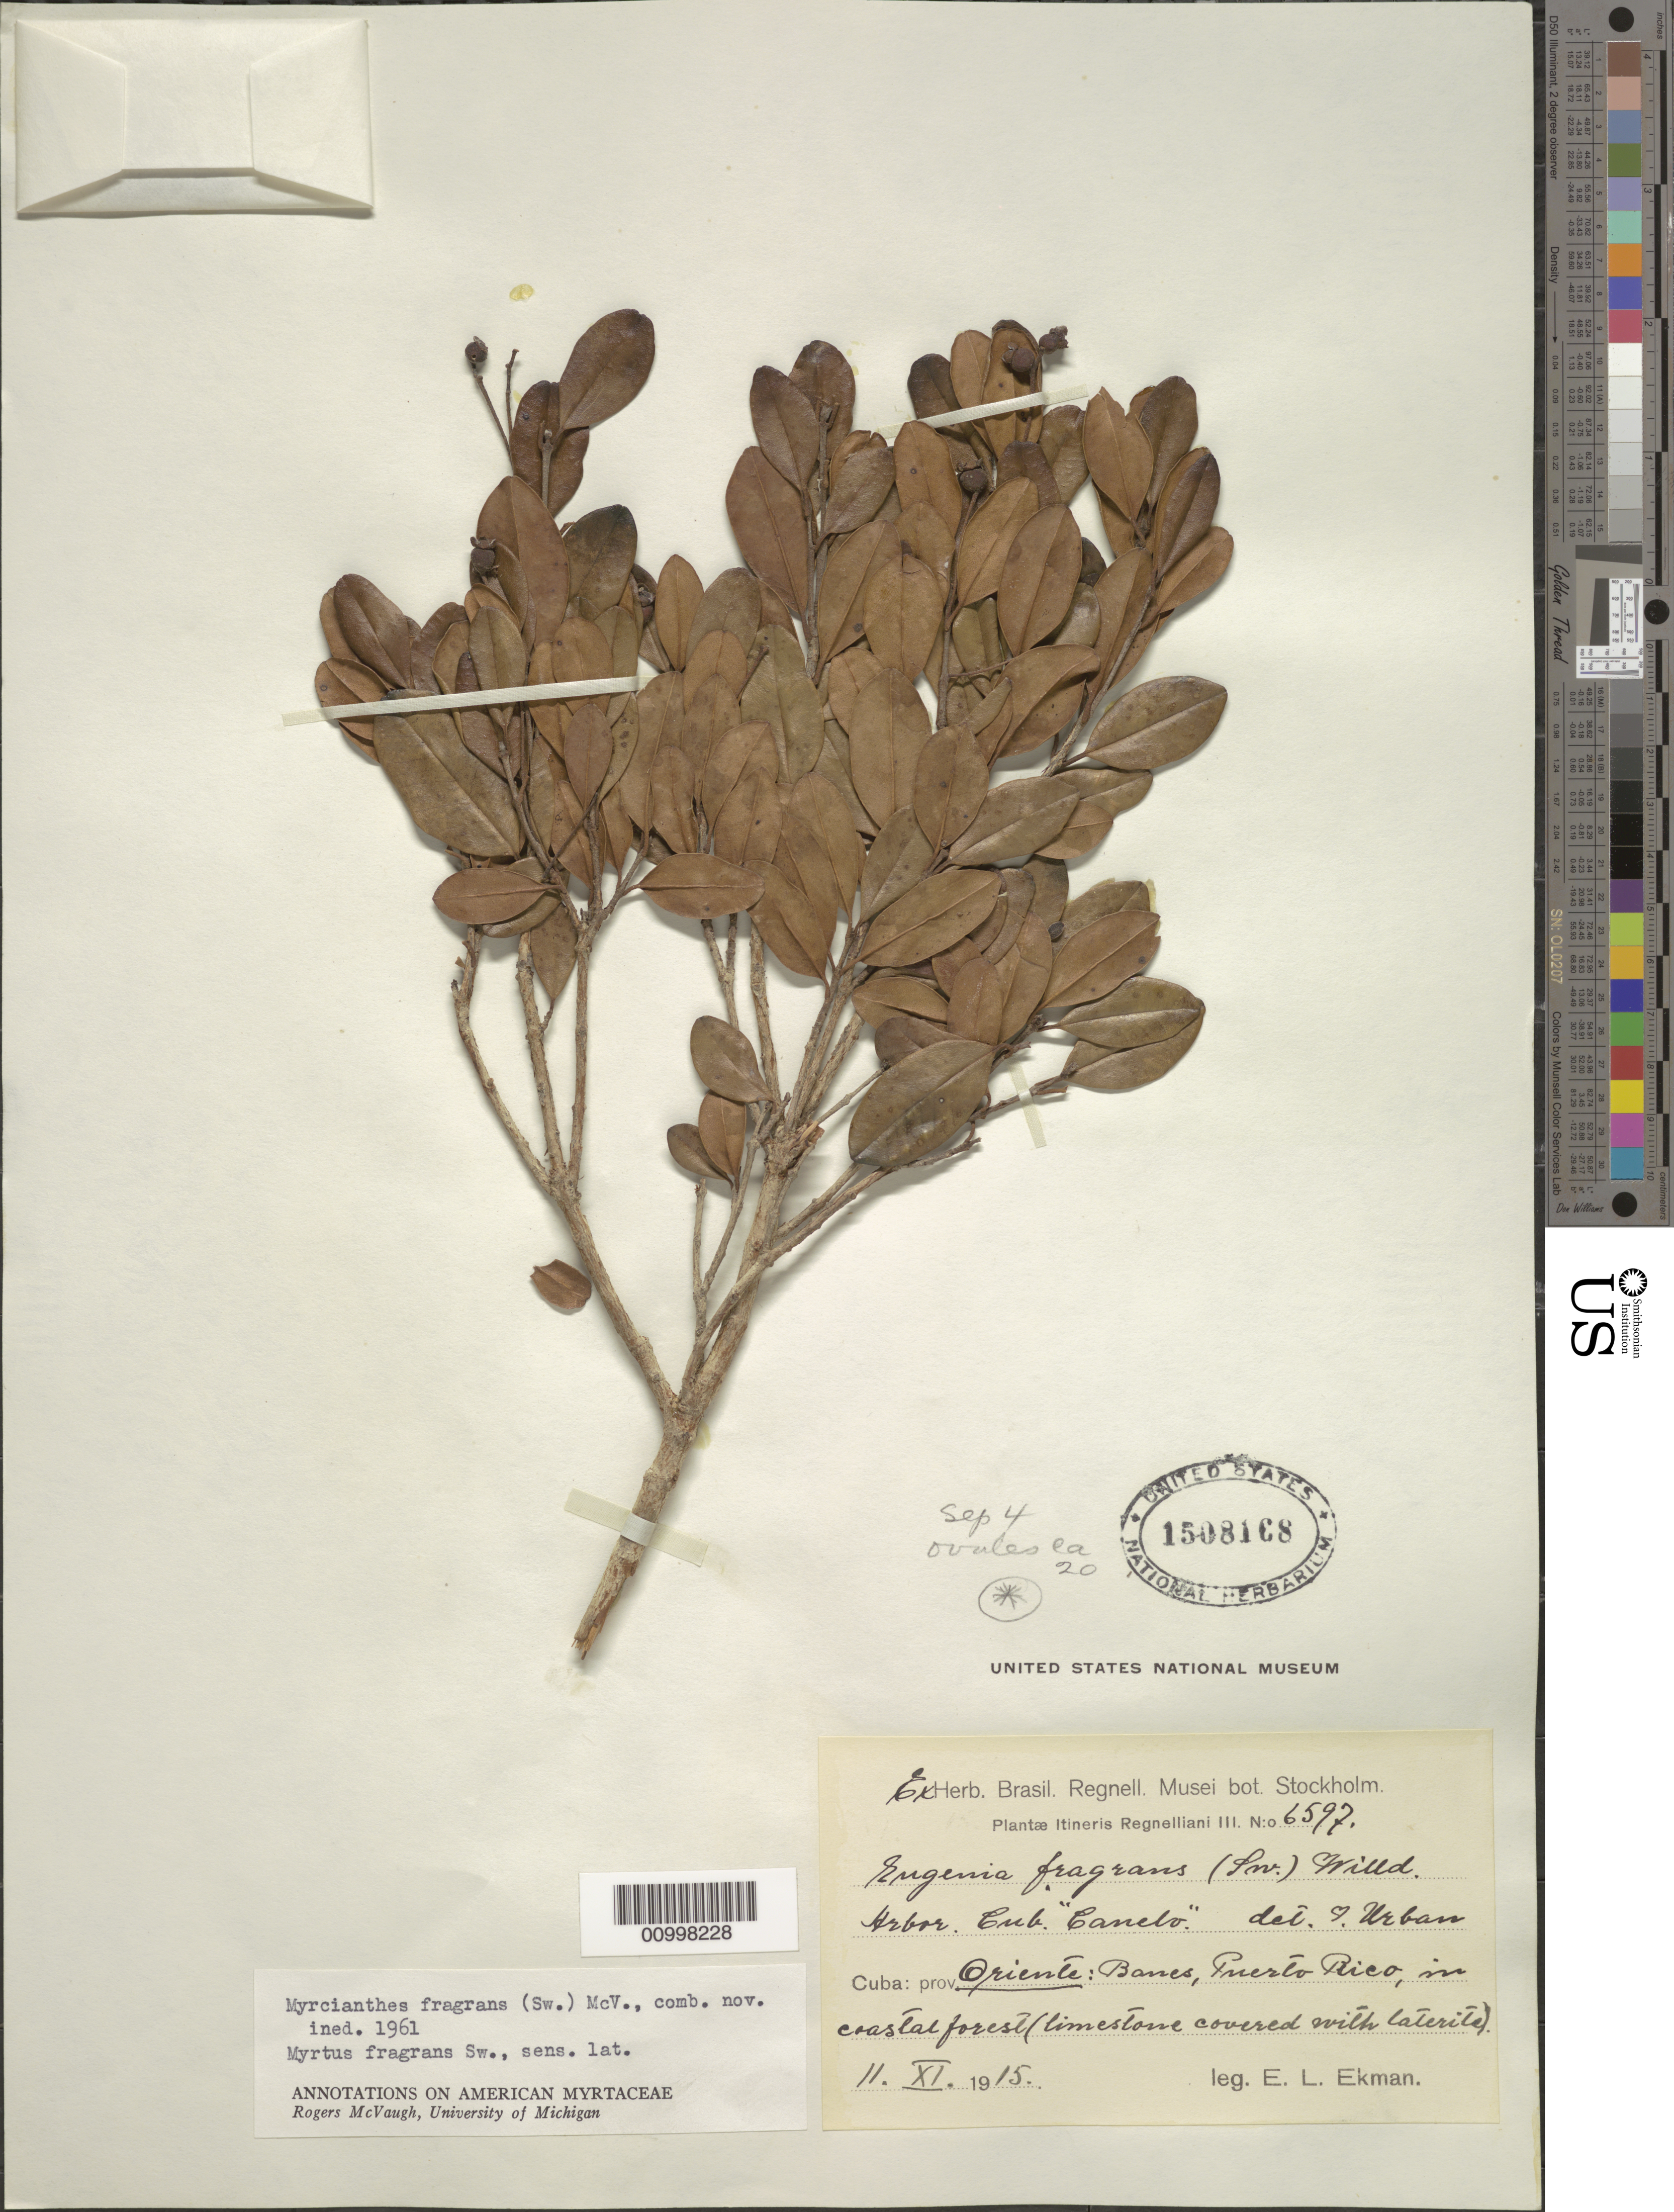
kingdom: Plantae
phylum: Tracheophyta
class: Magnoliopsida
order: Myrtales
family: Myrtaceae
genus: Myrcianthes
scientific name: Myrcianthes fragrans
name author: (Sw.) McVaugh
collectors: E. L. Ekman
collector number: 6597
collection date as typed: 11 Nov 1915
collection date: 1915-11-11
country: Cuba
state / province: Oriente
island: Cuba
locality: Banes, Puerto Rico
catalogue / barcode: US 1508168